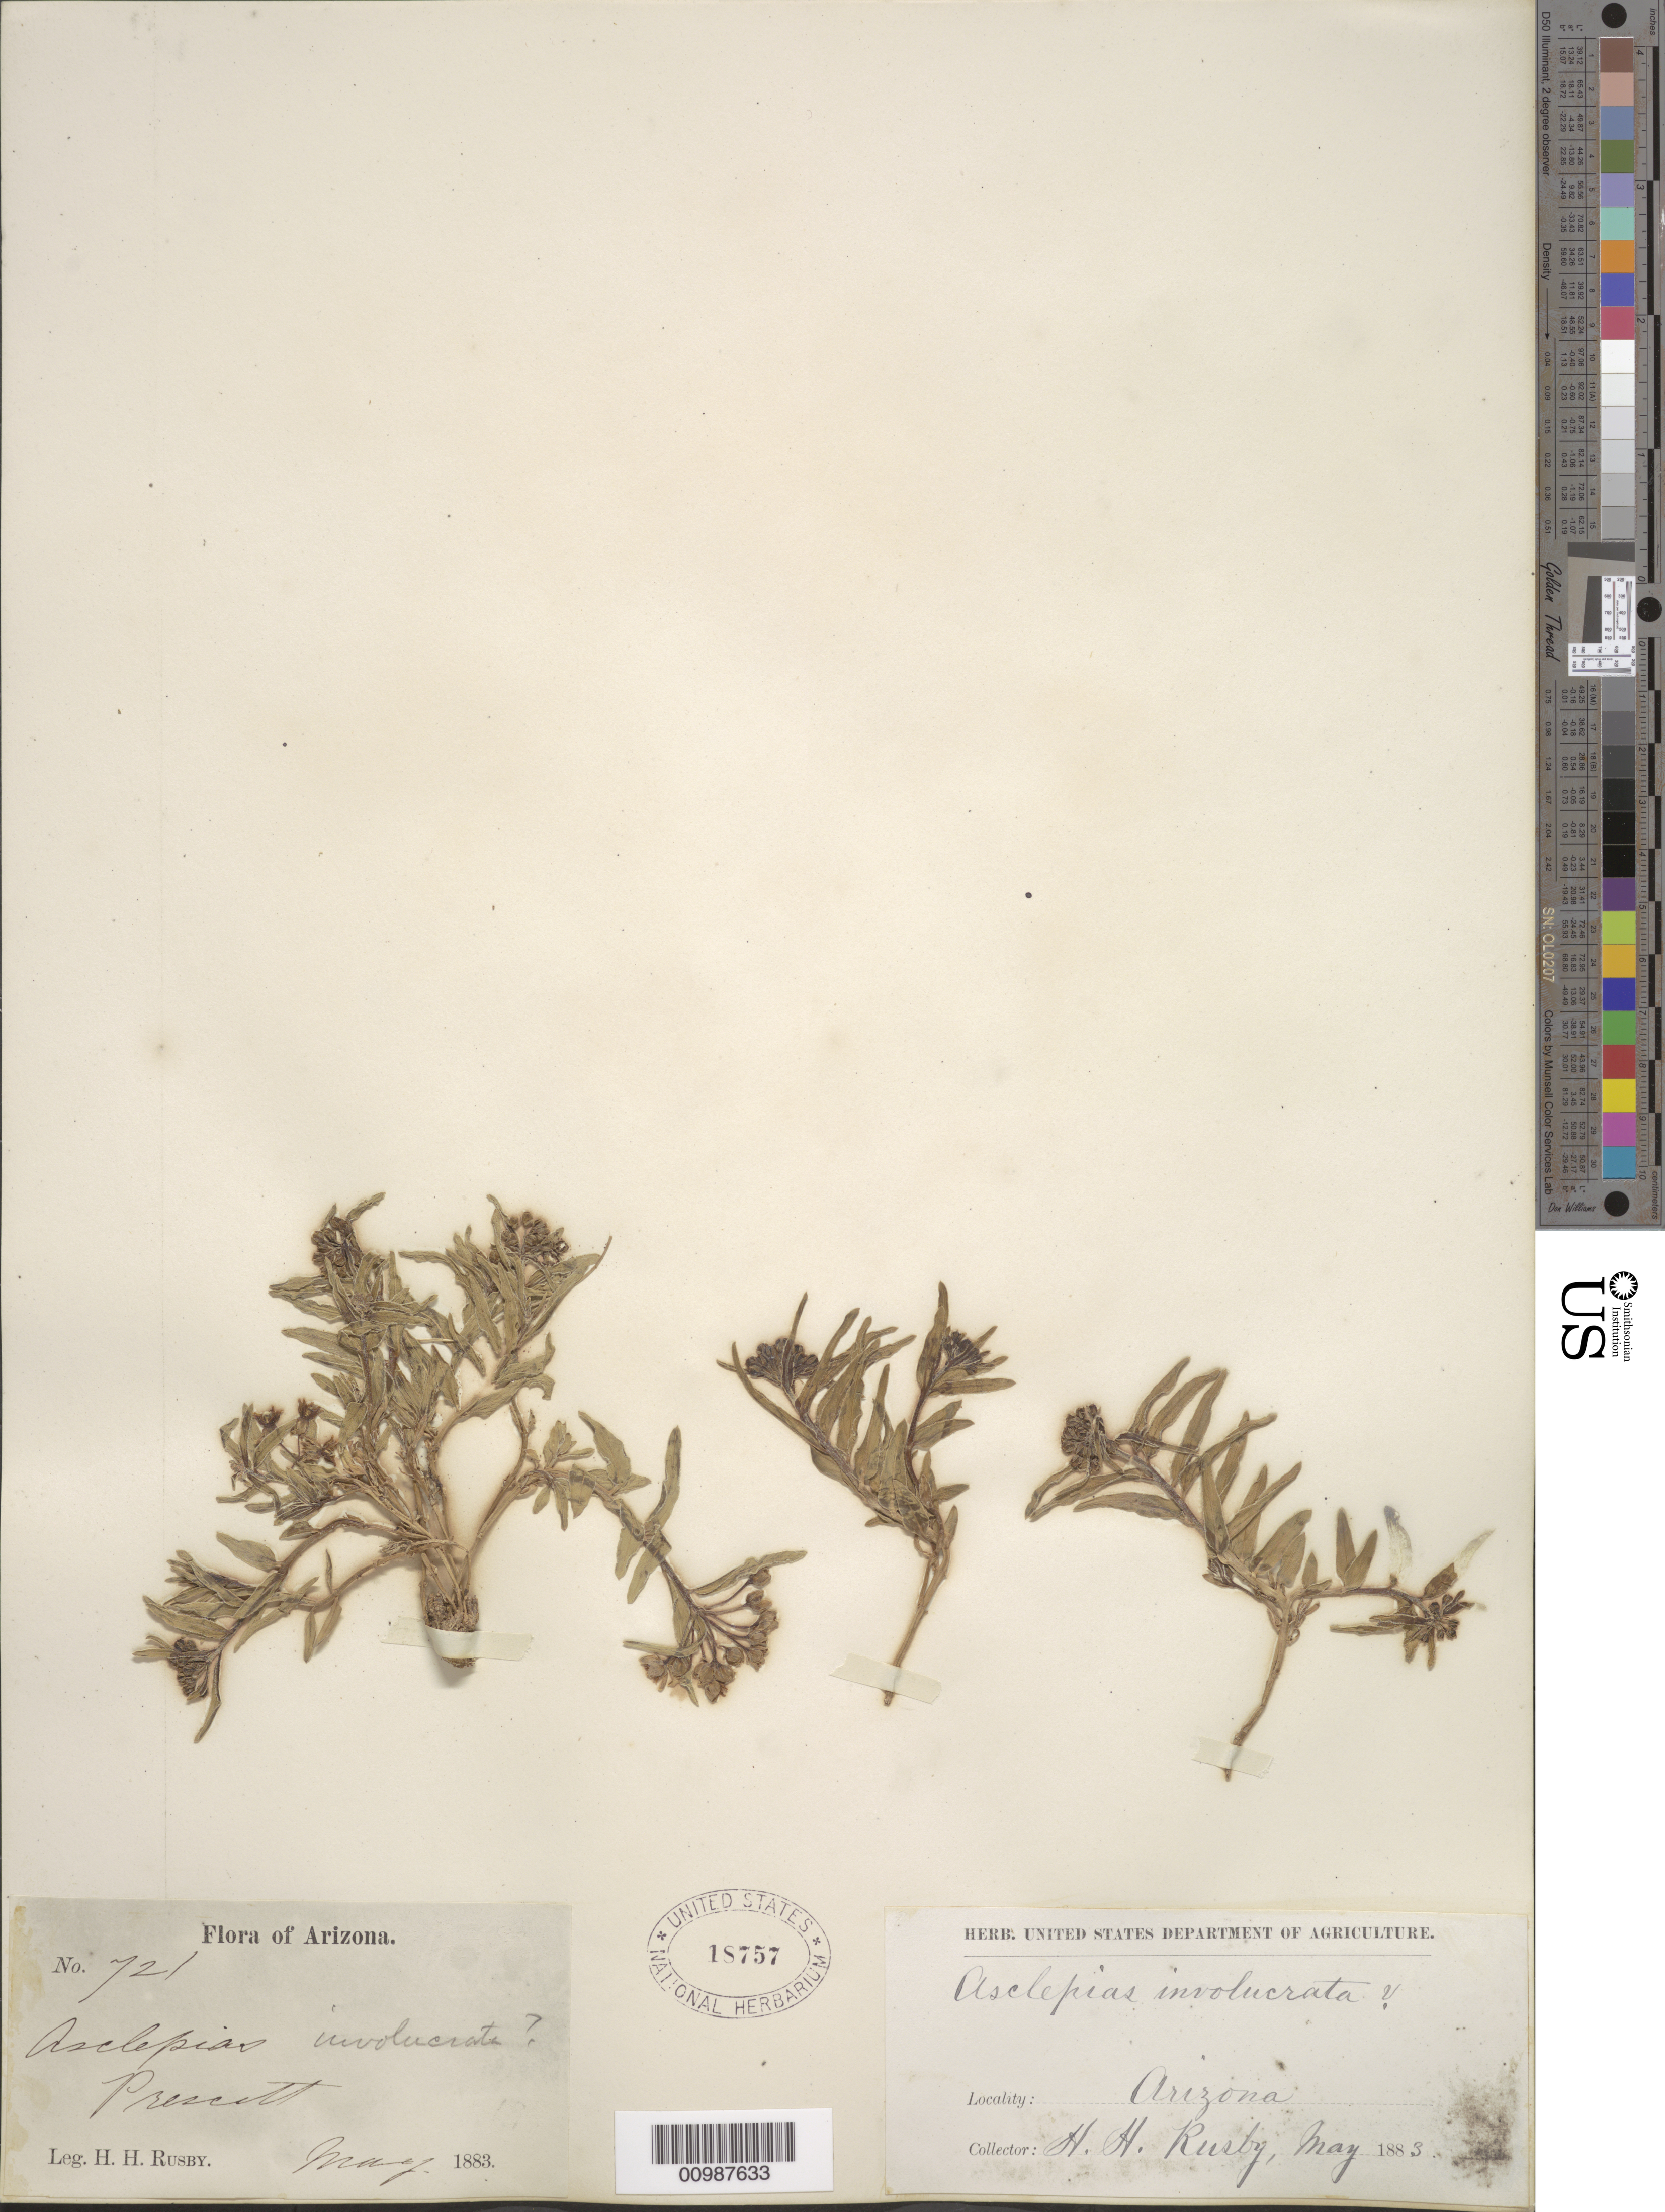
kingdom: Plantae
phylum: Tracheophyta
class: Magnoliopsida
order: Gentianales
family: Apocynaceae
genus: Asclepias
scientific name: Asclepias involucrata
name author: Engelm. ex Torr.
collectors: H. H. Rusby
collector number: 721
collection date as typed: May 1883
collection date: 1883-05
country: United States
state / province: Arizona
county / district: Yavapai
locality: Prescott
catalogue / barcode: US 18757